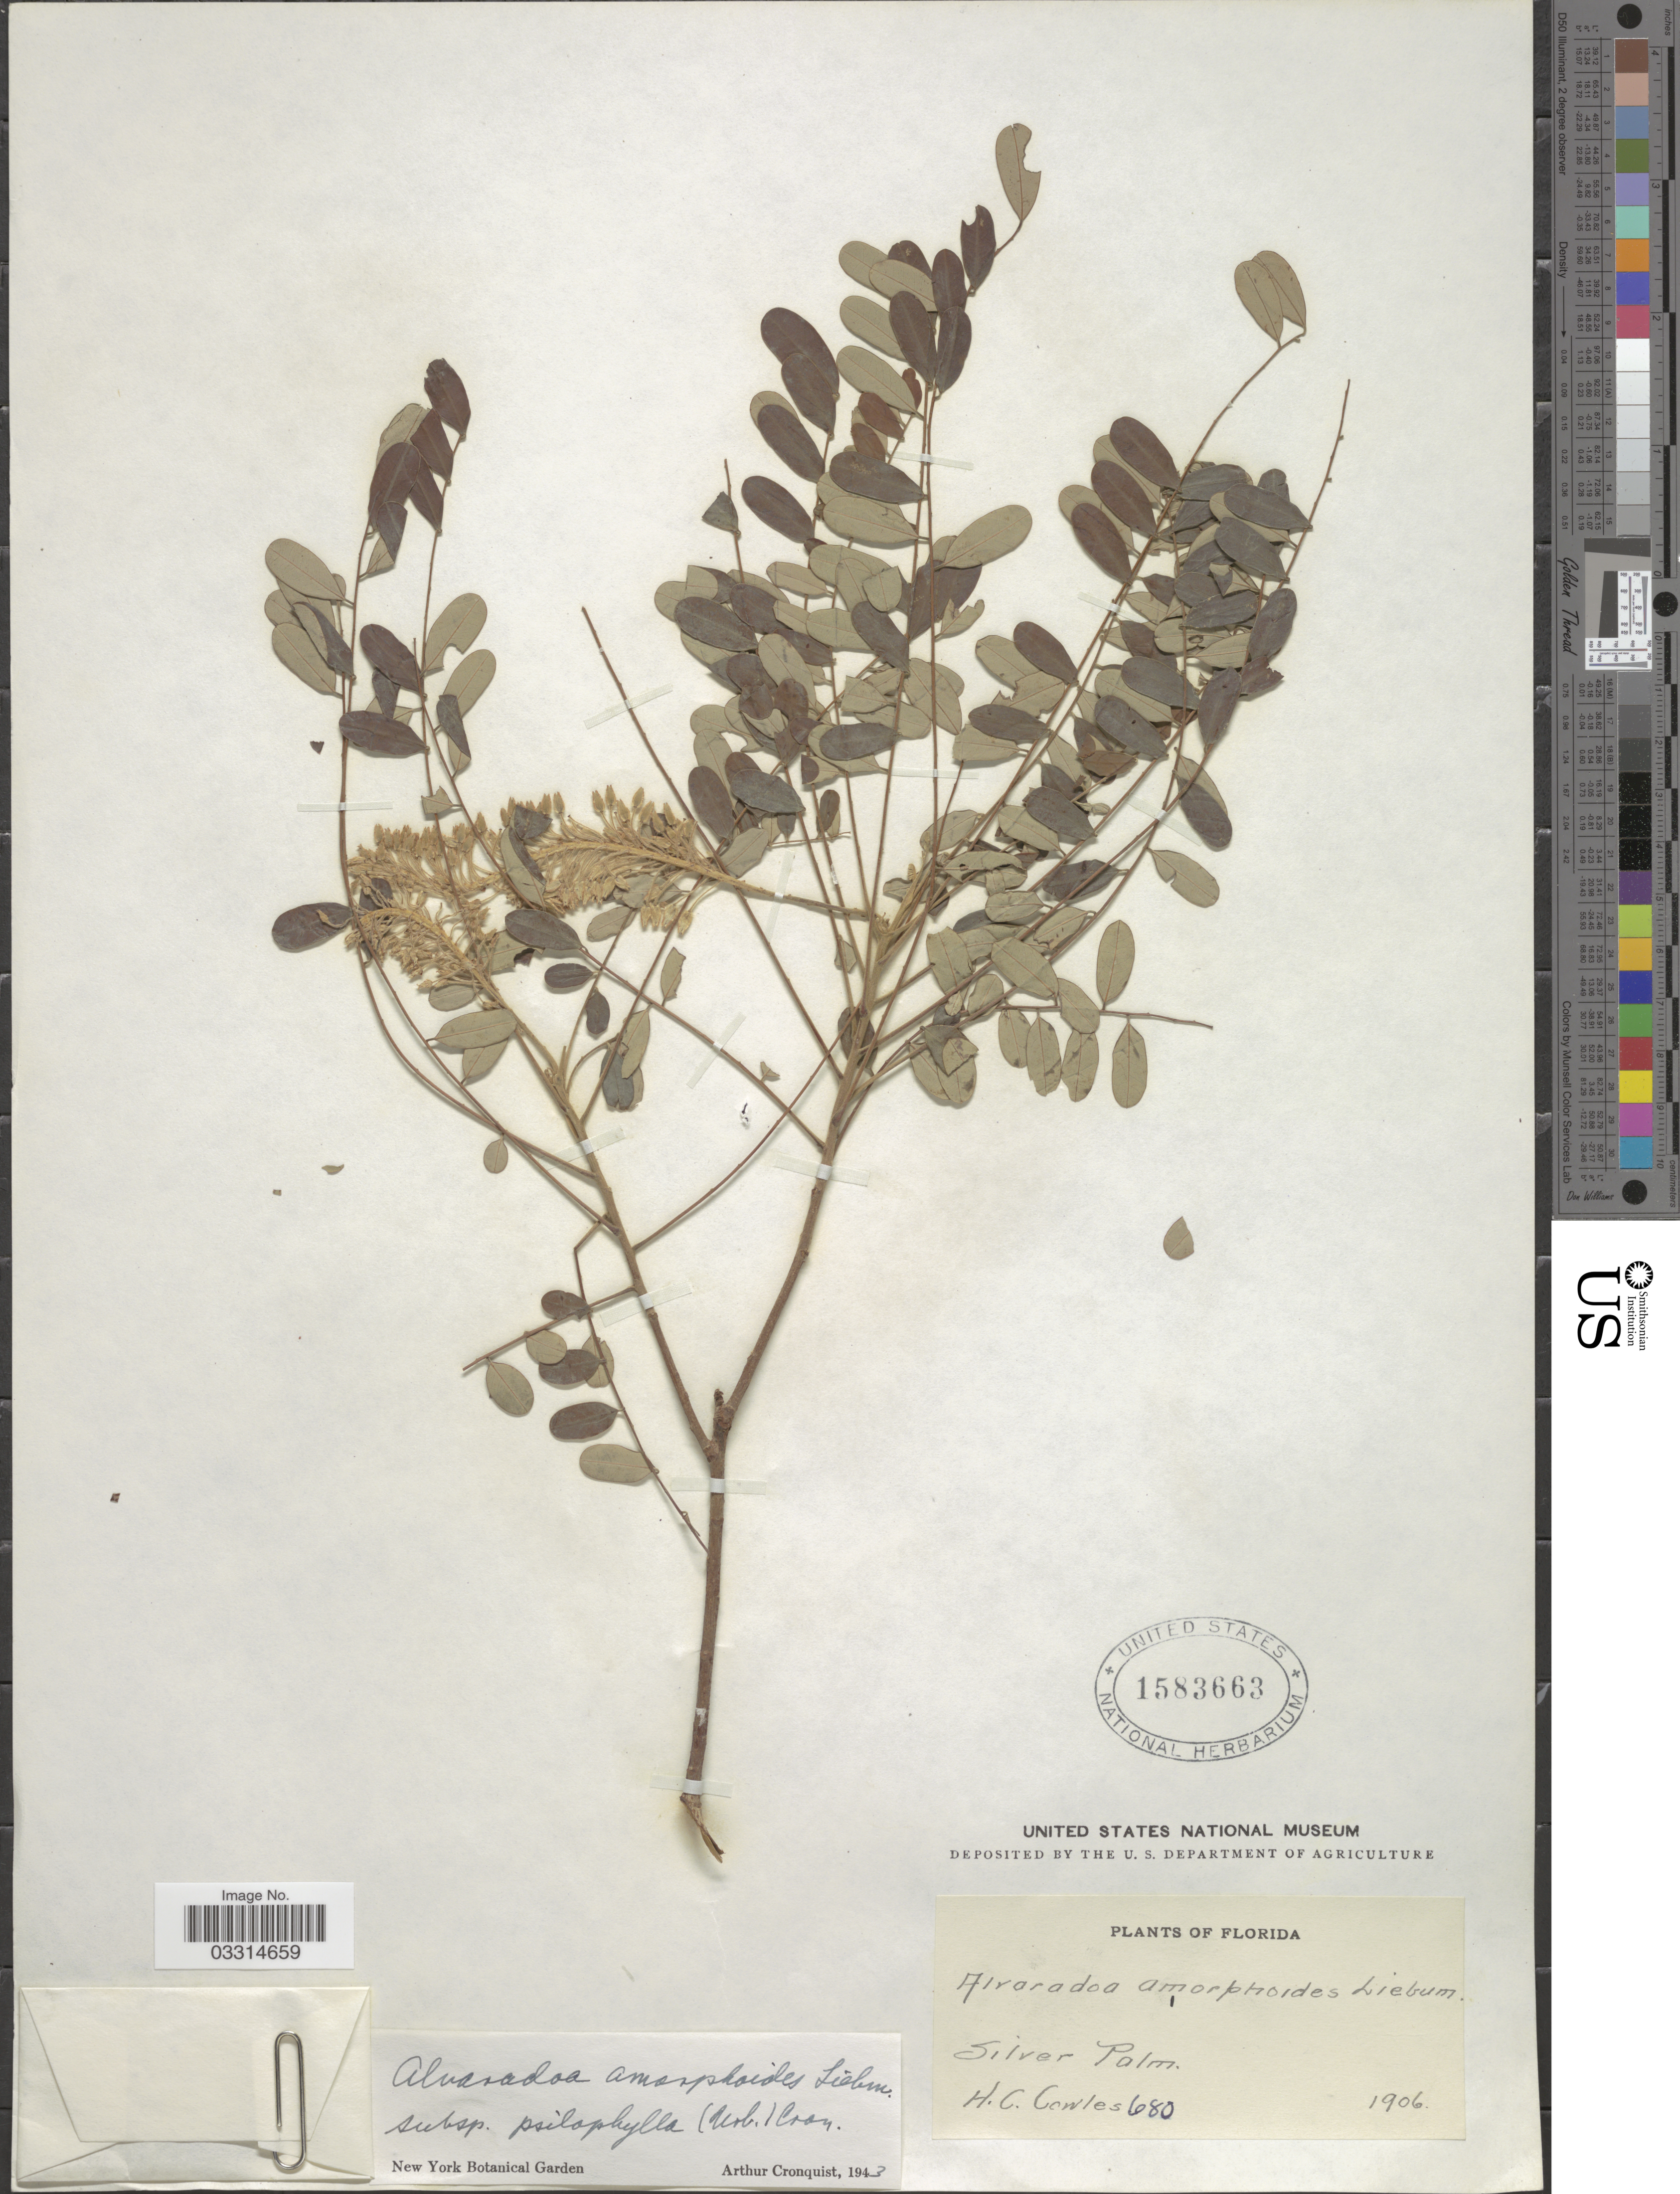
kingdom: Plantae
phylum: Tracheophyta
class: Magnoliopsida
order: Picramniales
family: Picramniaceae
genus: Alvaradoa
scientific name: Alvaradoa amorphoides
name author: Liebm.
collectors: H. Cowles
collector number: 680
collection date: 1906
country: United States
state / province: Florida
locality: Silver Palm.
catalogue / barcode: US 1583663